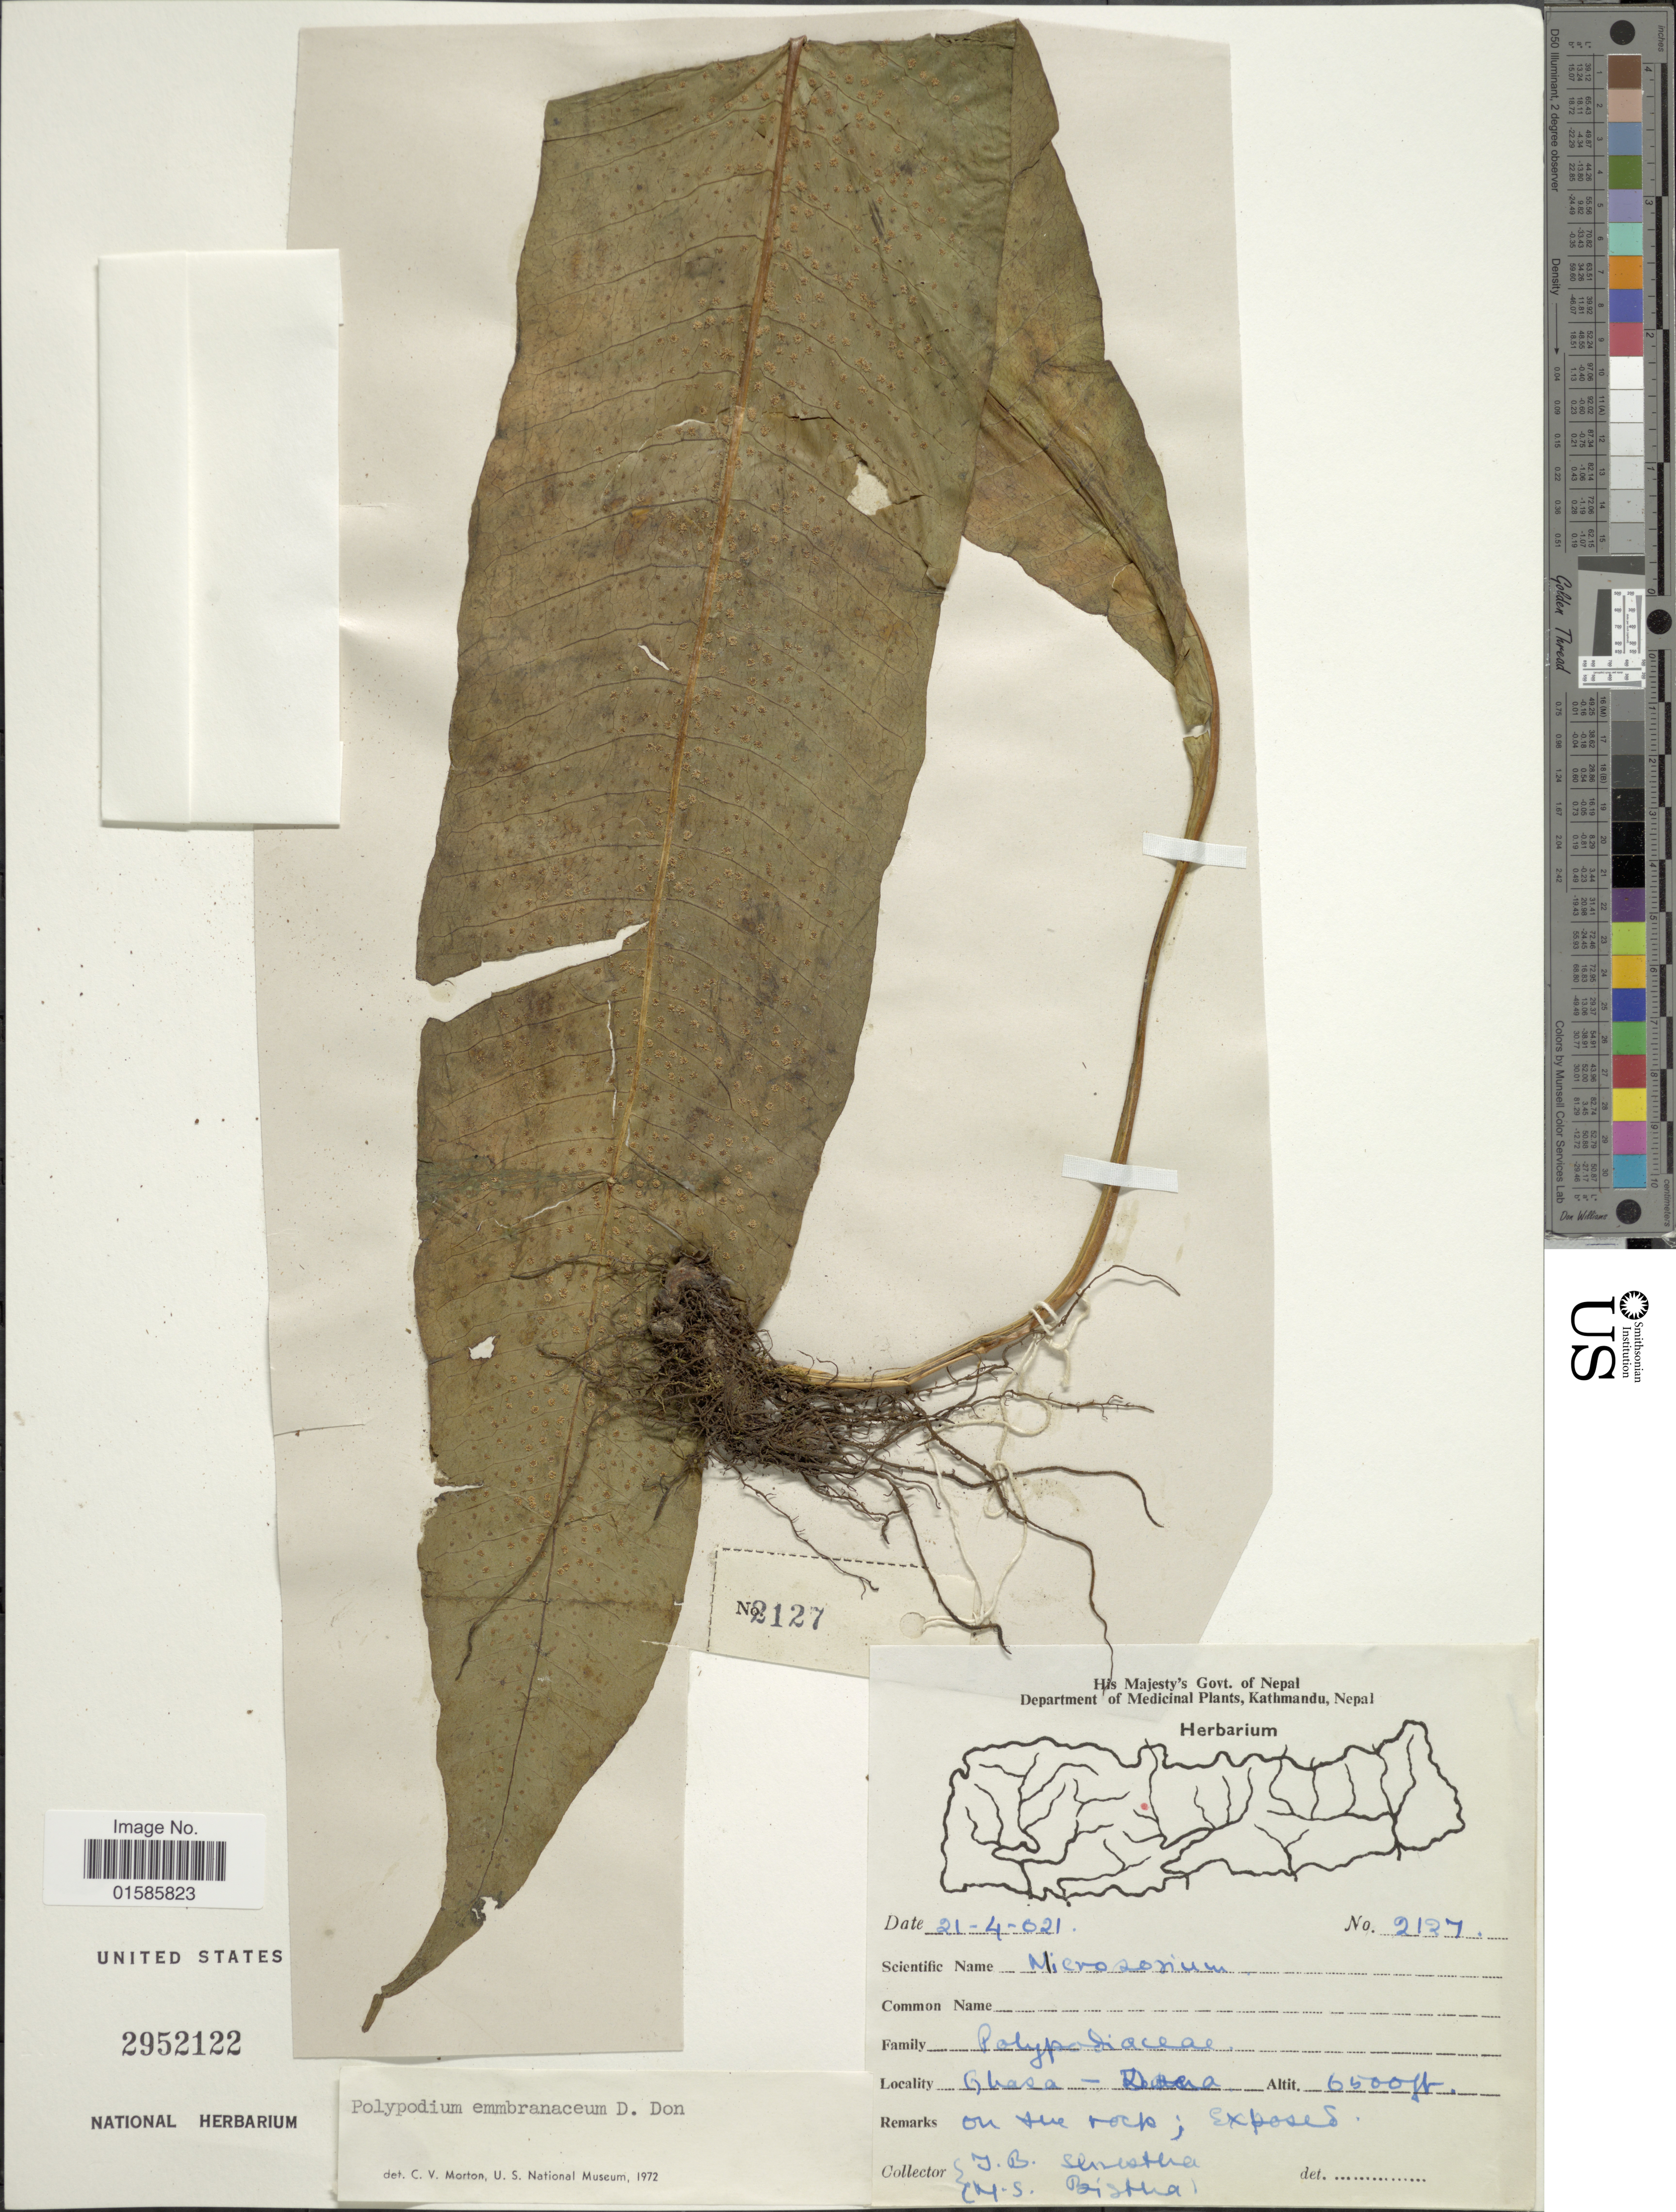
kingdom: Plantae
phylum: Tracheophyta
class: Polypodiopsida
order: Polypodiales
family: Polypodiaceae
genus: Microsorum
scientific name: Microsorum membranaceum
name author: (D. Don) Ching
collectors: T. Shristha & M. Bistha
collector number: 2137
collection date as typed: Transcribed d/m/y: 21/4/21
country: Nepal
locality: Ghasa - [illegible text]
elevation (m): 1981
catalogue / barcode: US 2952122